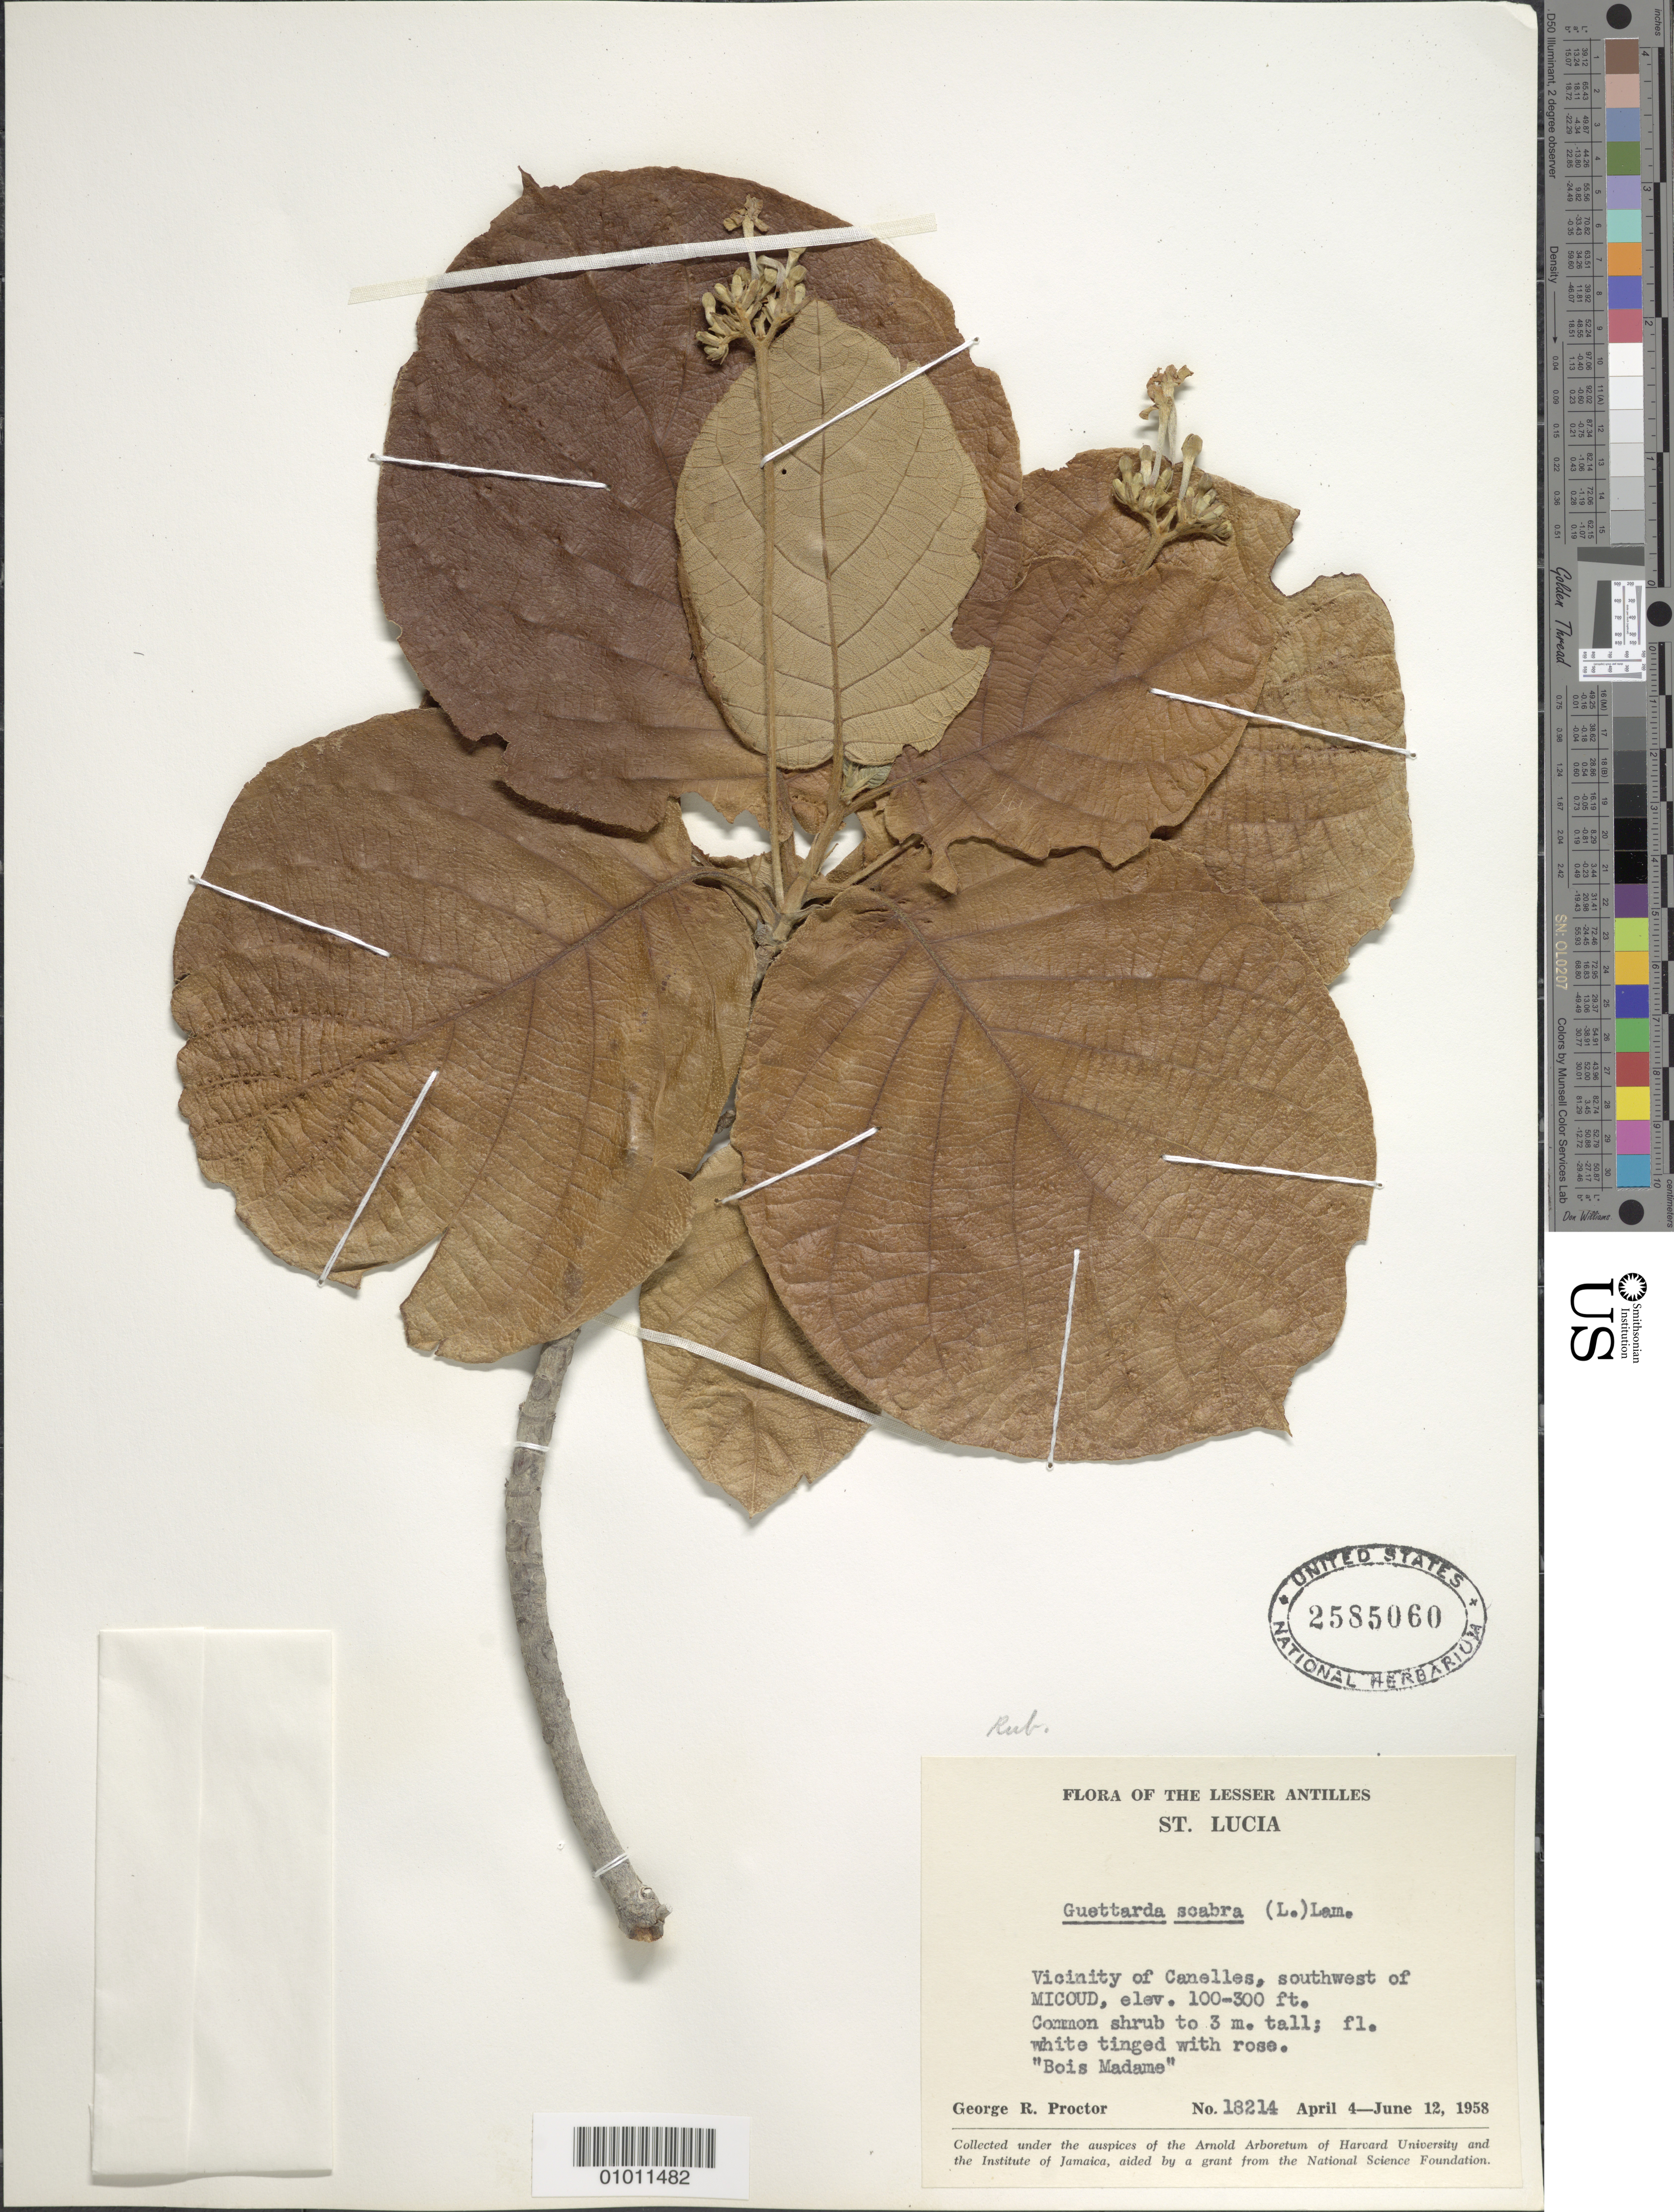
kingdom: Plantae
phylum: Tracheophyta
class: Magnoliopsida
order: Gentianales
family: Rubiaceae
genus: Guettarda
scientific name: Guettarda scabra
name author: (L.) Vent.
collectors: G. R. Proctor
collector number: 18214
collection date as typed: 04 Apr 1958 to 12 Jun 1958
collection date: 1958-04-04/1958-06-12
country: St. Lucia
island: St. Lucia I.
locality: Vicinity of Canelles, southwest of Micoud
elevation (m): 30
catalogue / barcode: US 2585060